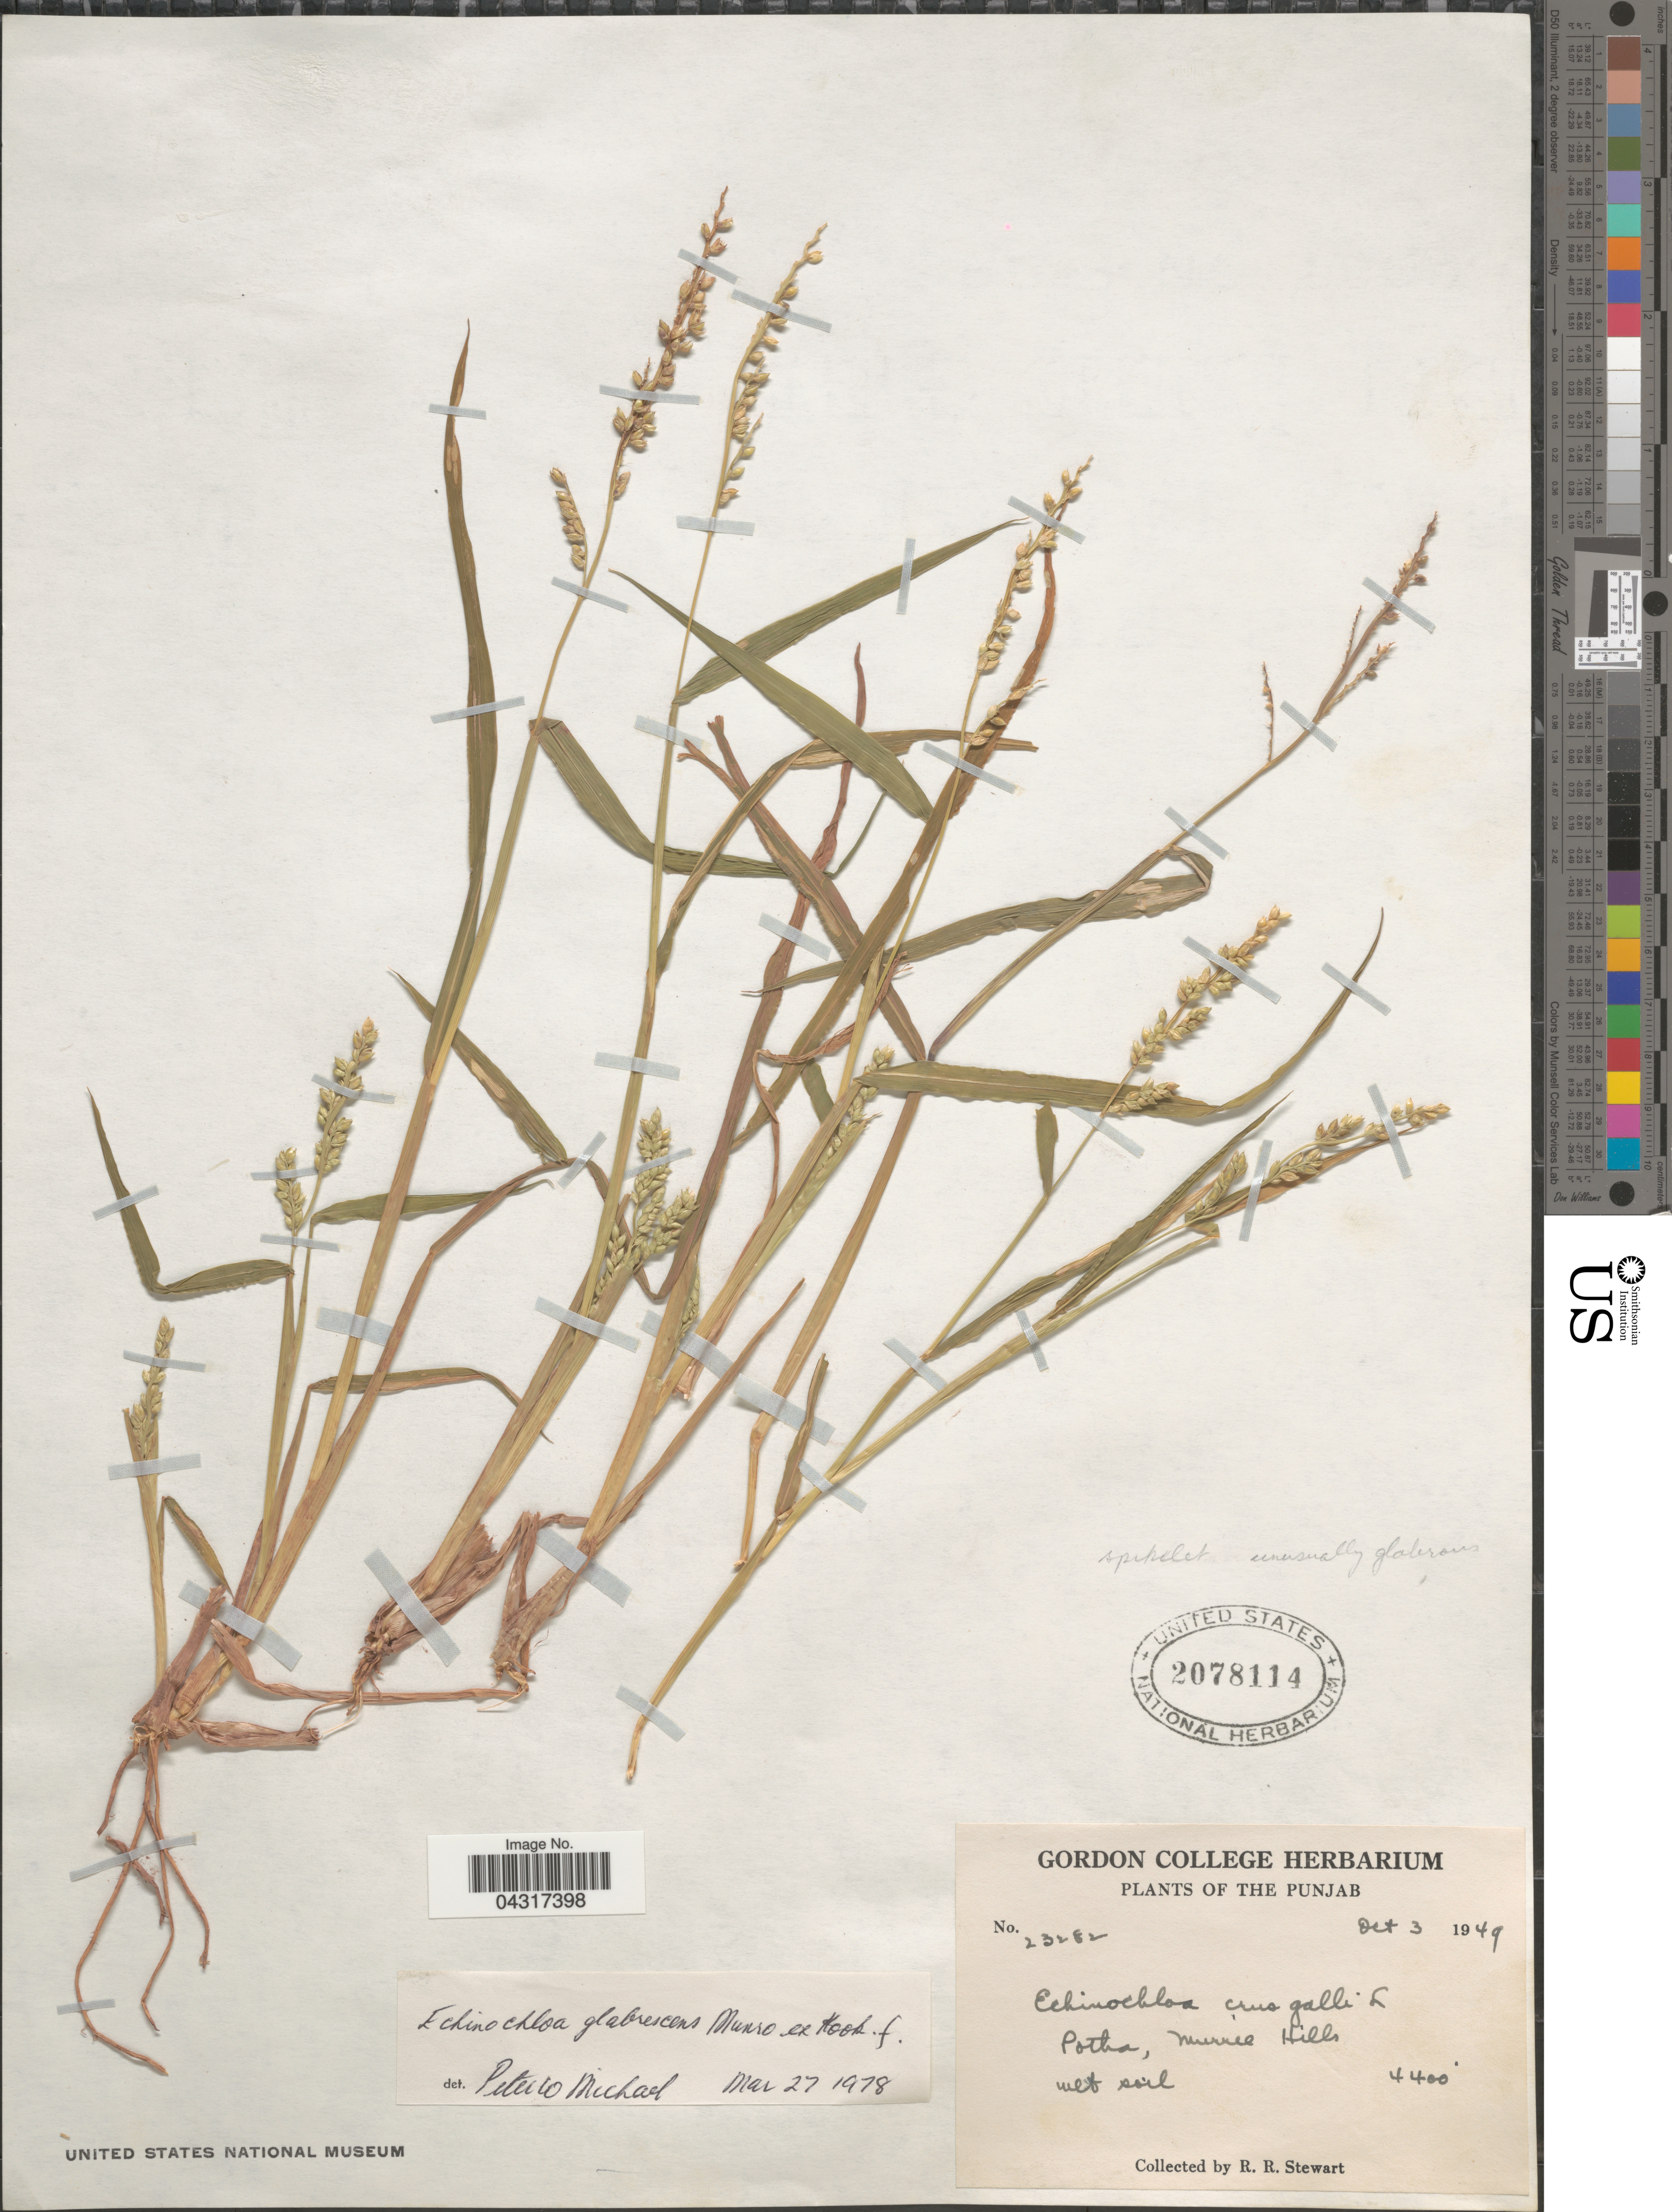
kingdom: Plantae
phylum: Tracheophyta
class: Liliopsida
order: Poales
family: Poaceae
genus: Echinochloa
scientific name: Echinochloa glabrescens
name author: Munro ex Hook. f.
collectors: R. Stewart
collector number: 23282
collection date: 1949-10-03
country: Pakistan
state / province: Punjab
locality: Potha, Murrie Hills.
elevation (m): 1341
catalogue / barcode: US 2078114